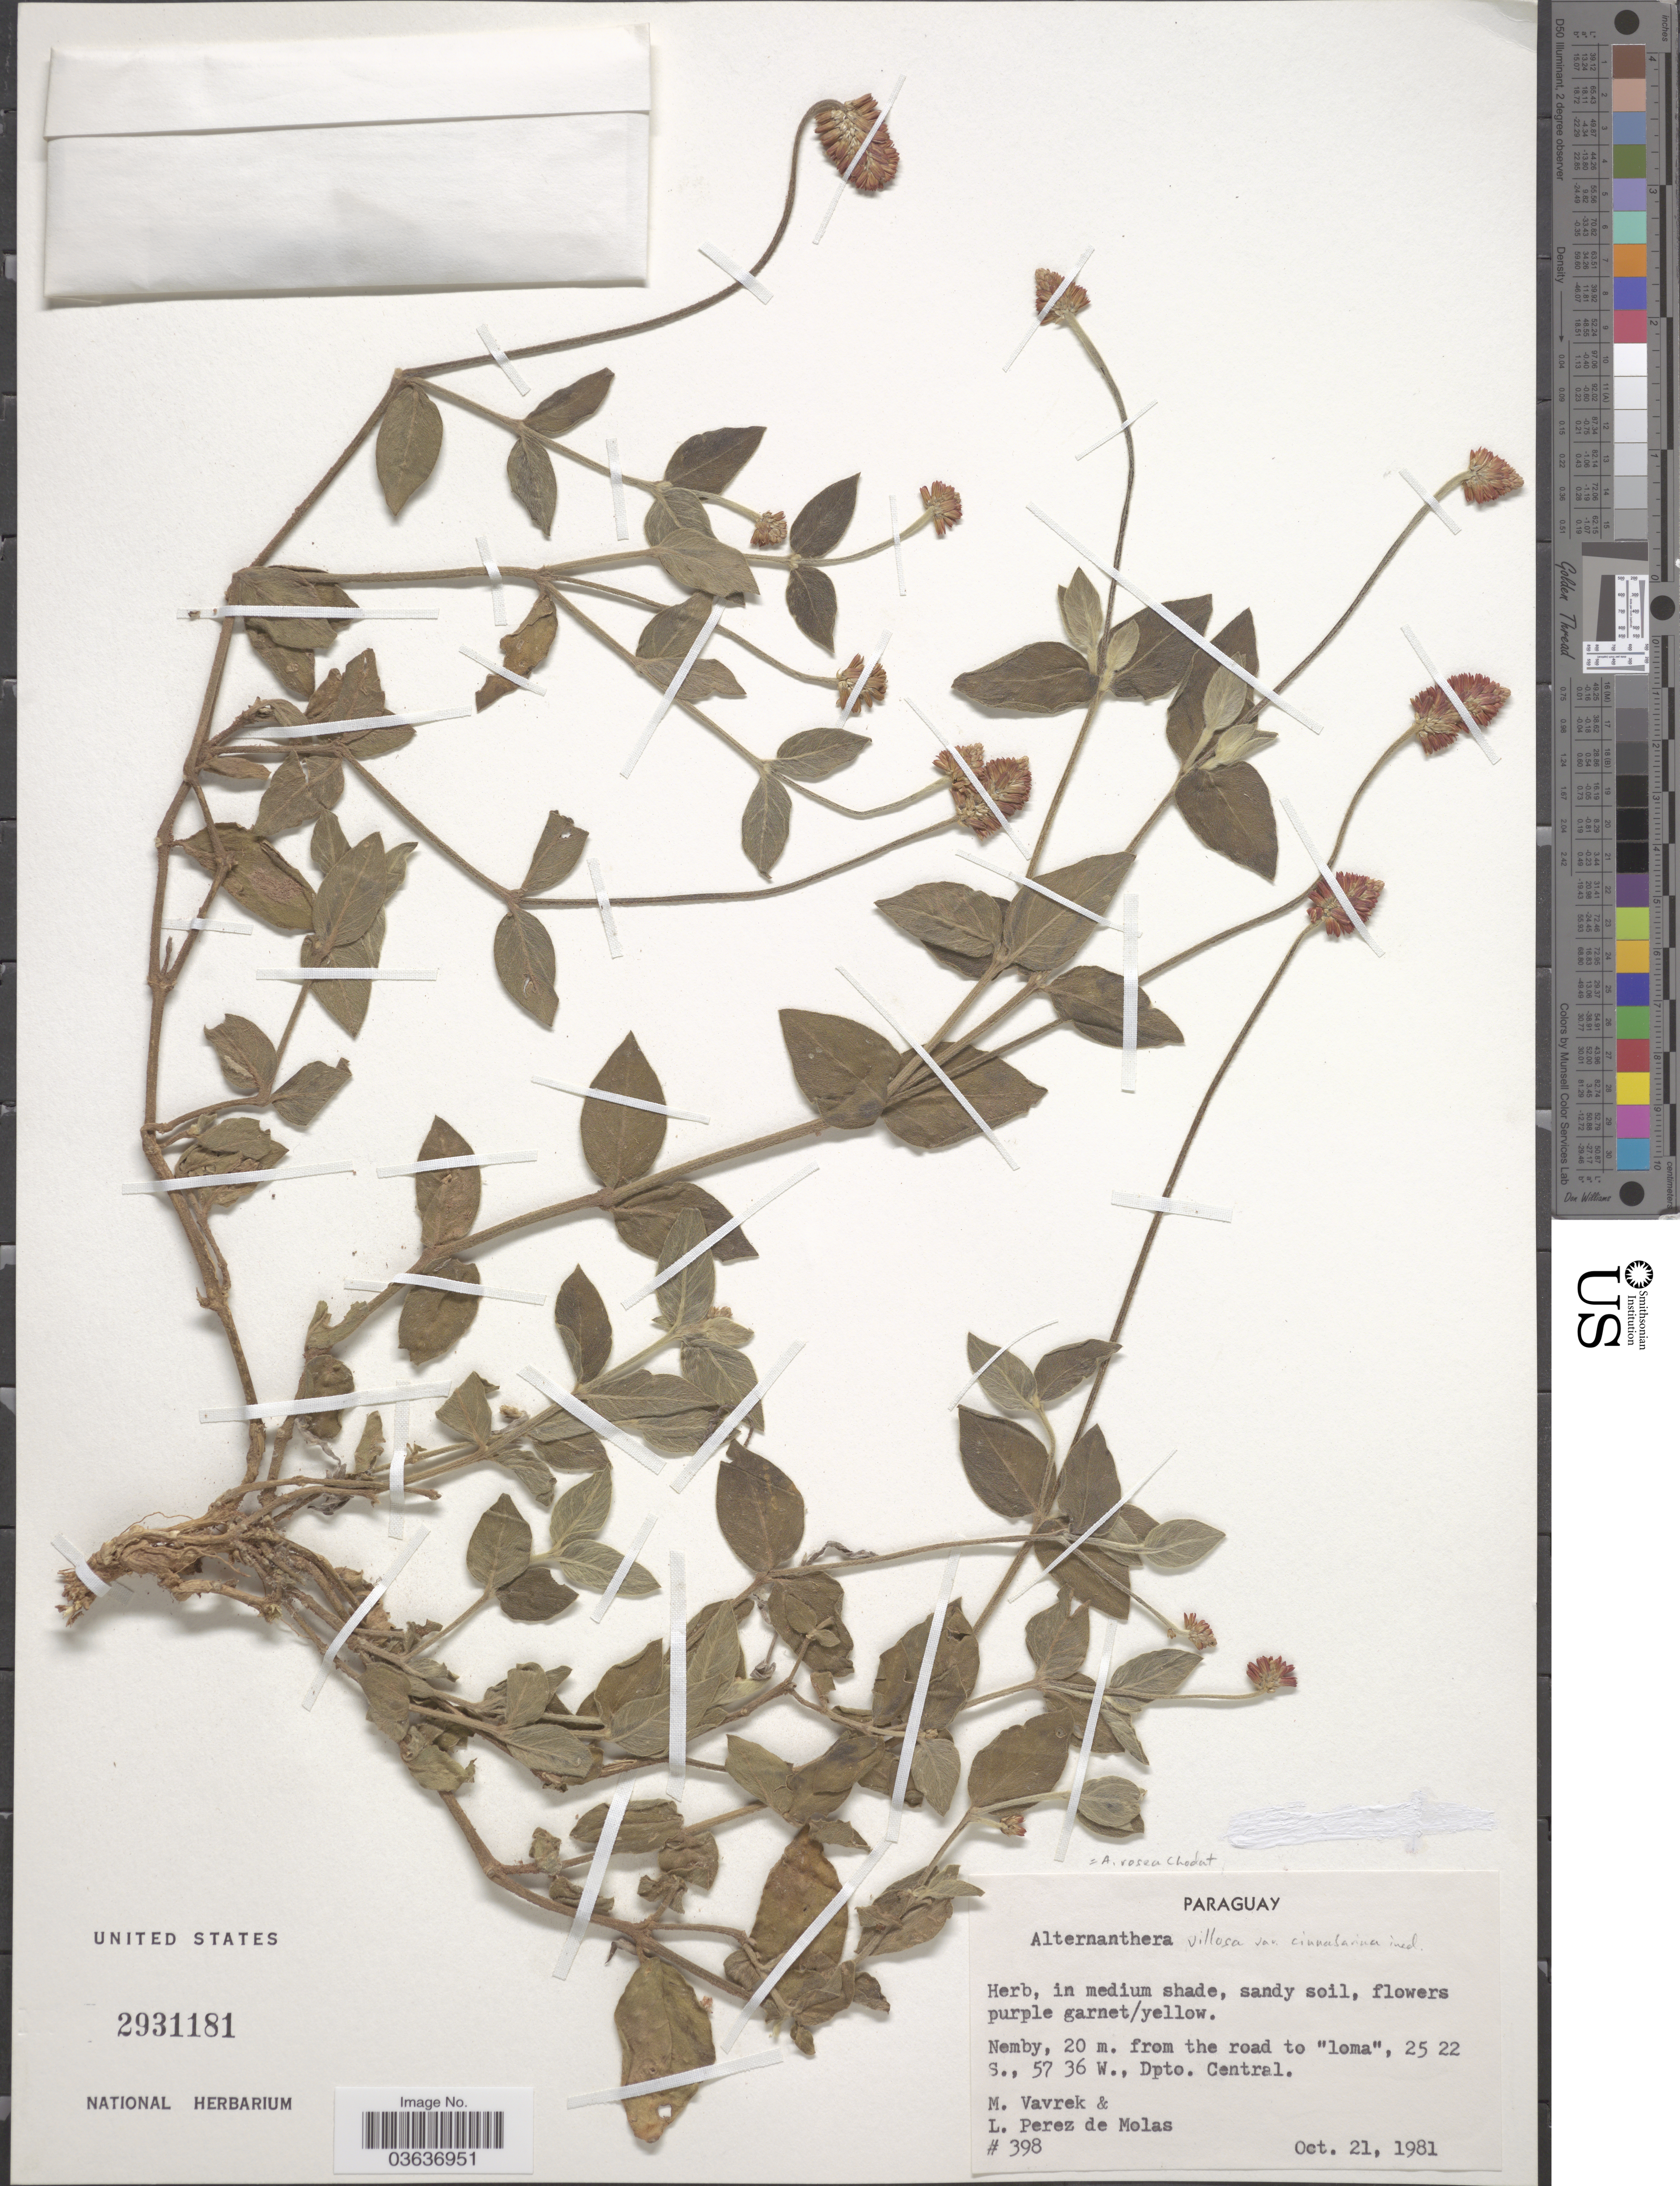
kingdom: Plantae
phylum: Tracheophyta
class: Magnoliopsida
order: Caryophyllales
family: Amaranthaceae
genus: Alternanthera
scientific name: Alternanthera villosa var. cinnabarina (Chodat) Mears comb. nov. ined.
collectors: M. Vavrek & L. Perez de Molas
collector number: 398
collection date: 1981-10-21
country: Paraguay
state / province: Central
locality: Nemby, 20 m. from the road to "loam". Dpto. Central.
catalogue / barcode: US 2931181